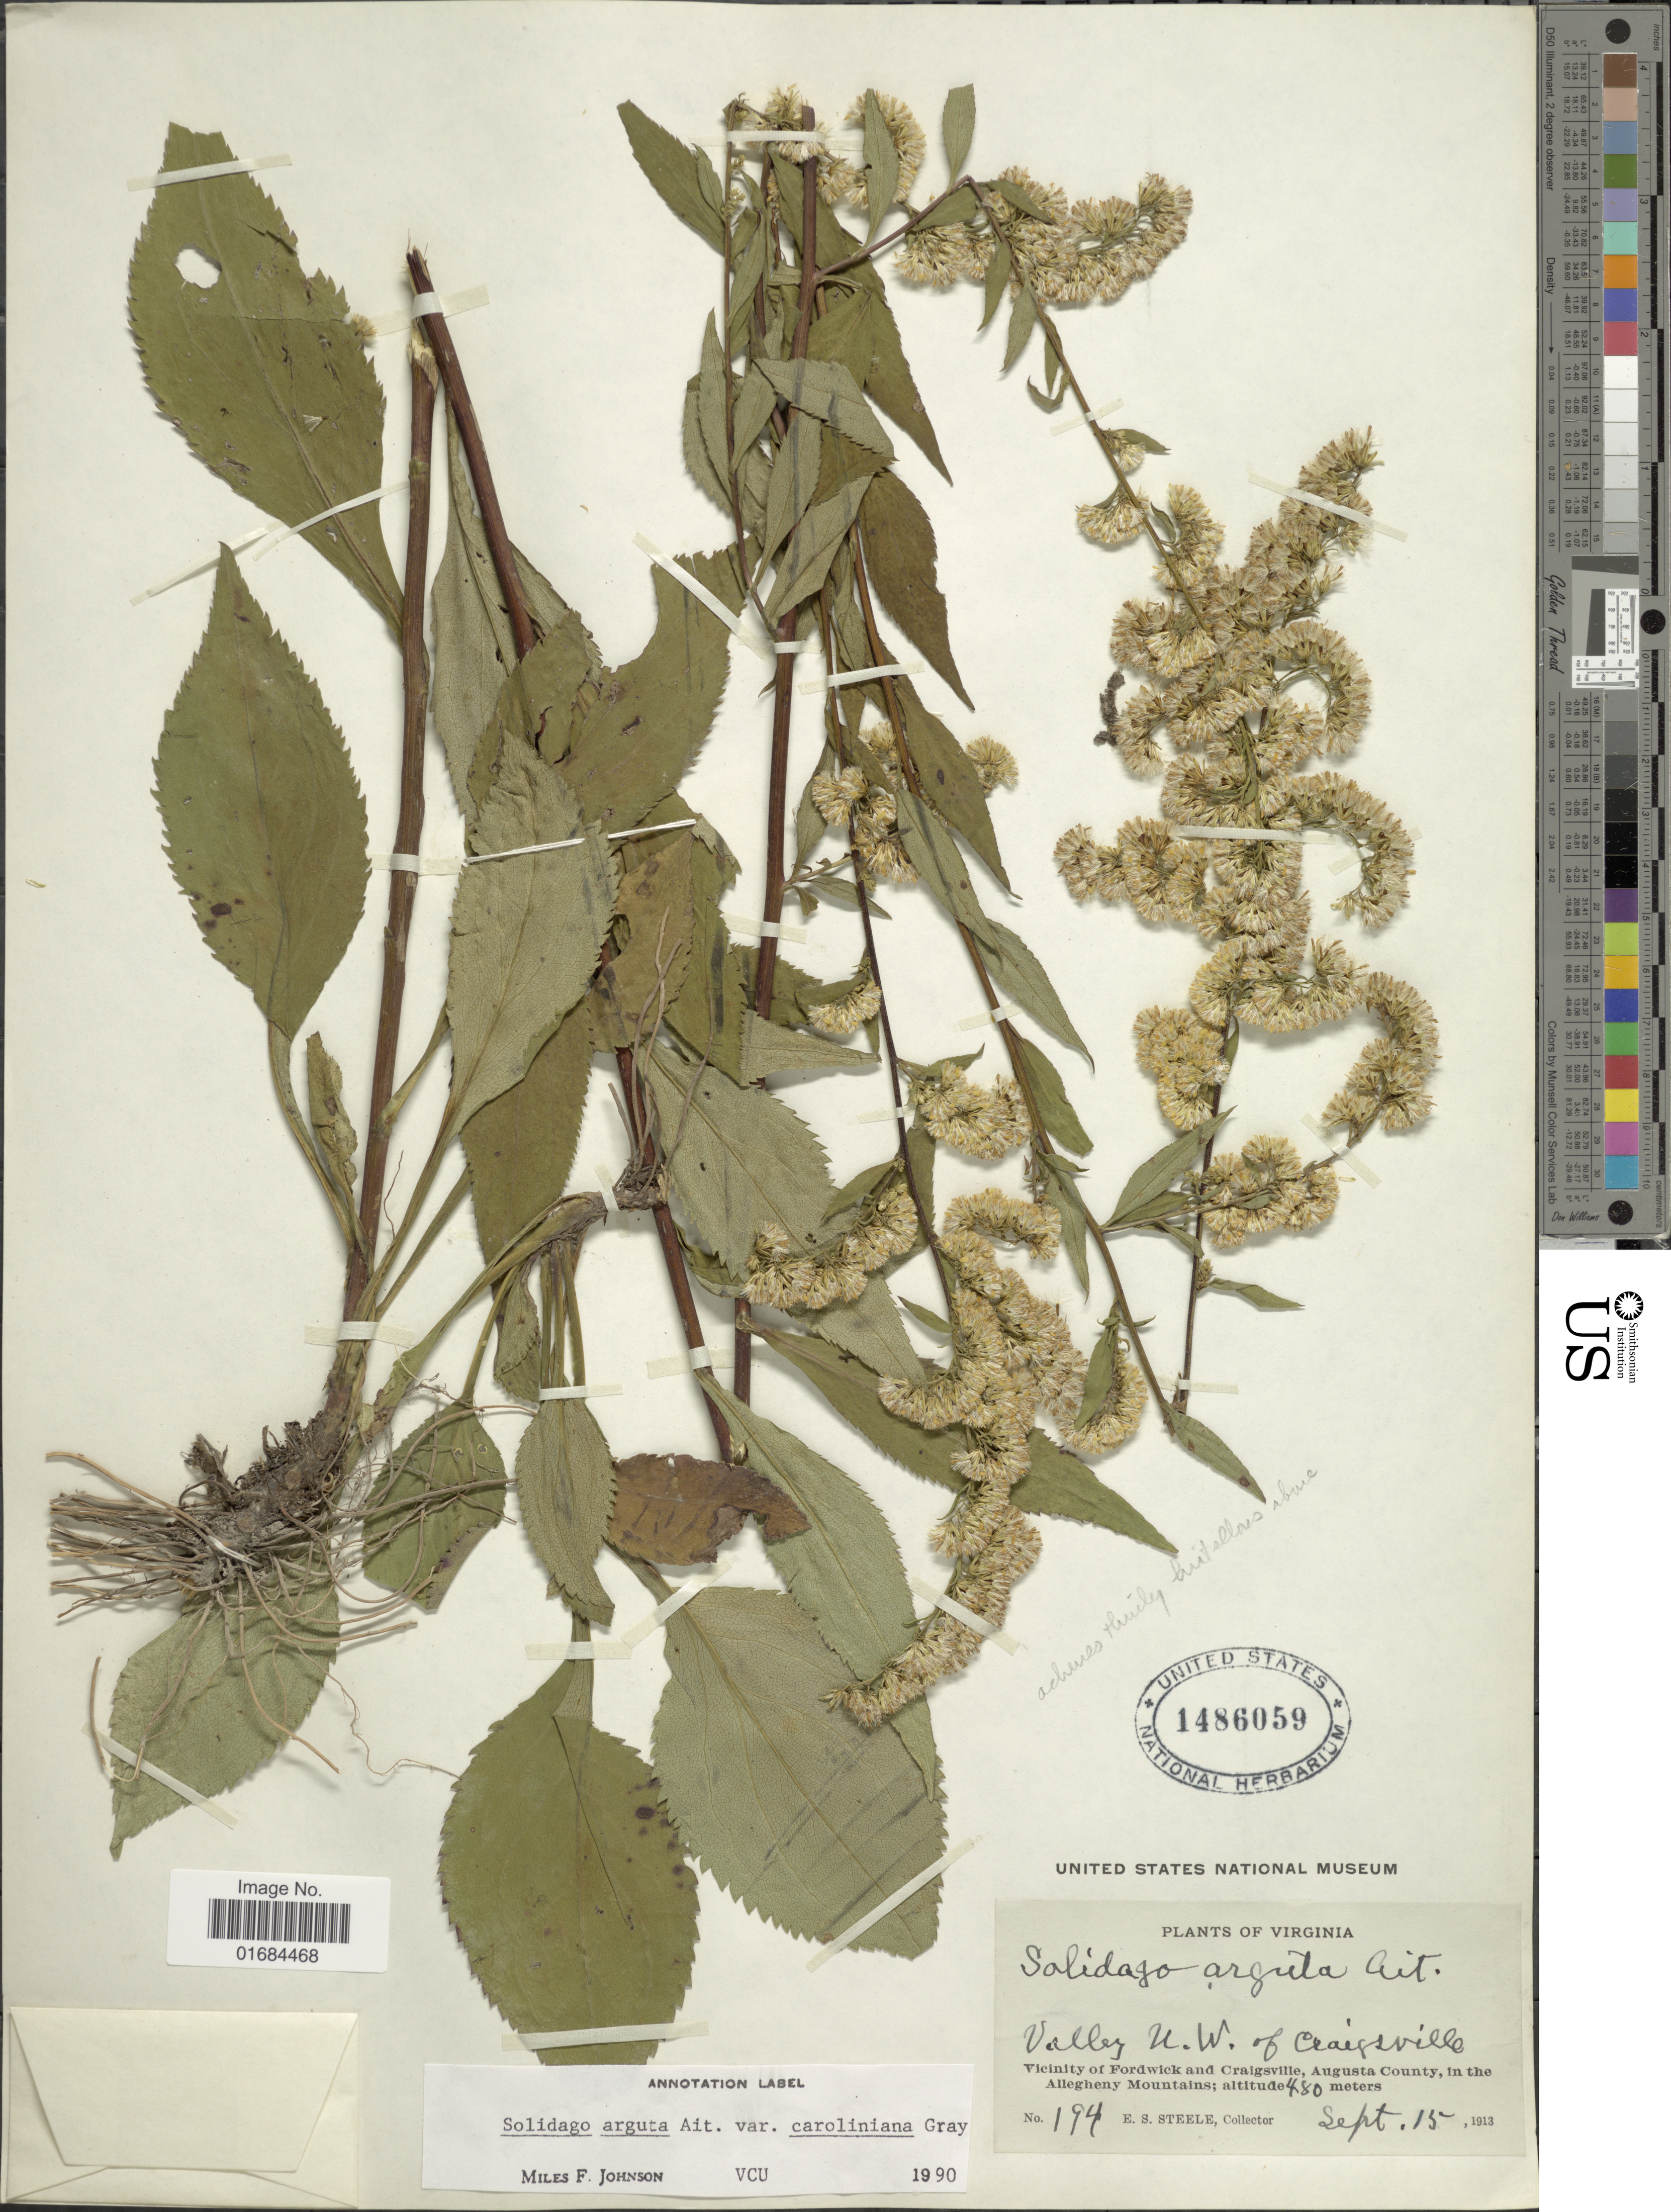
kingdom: Plantae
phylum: Tracheophyta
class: Magnoliopsida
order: Asterales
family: Asteraceae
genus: Solidago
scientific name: Solidago arguta var. caroliniana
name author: A. Gray & et al.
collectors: E. Steele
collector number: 194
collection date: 1913-09-15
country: United States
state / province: Virginia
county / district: Augusta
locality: Valley N. W. of Craigsville, Vicinity of Fordwick and Craigsville, Augusta County, in the Allegheny Mountains.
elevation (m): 480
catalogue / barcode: US 1486059